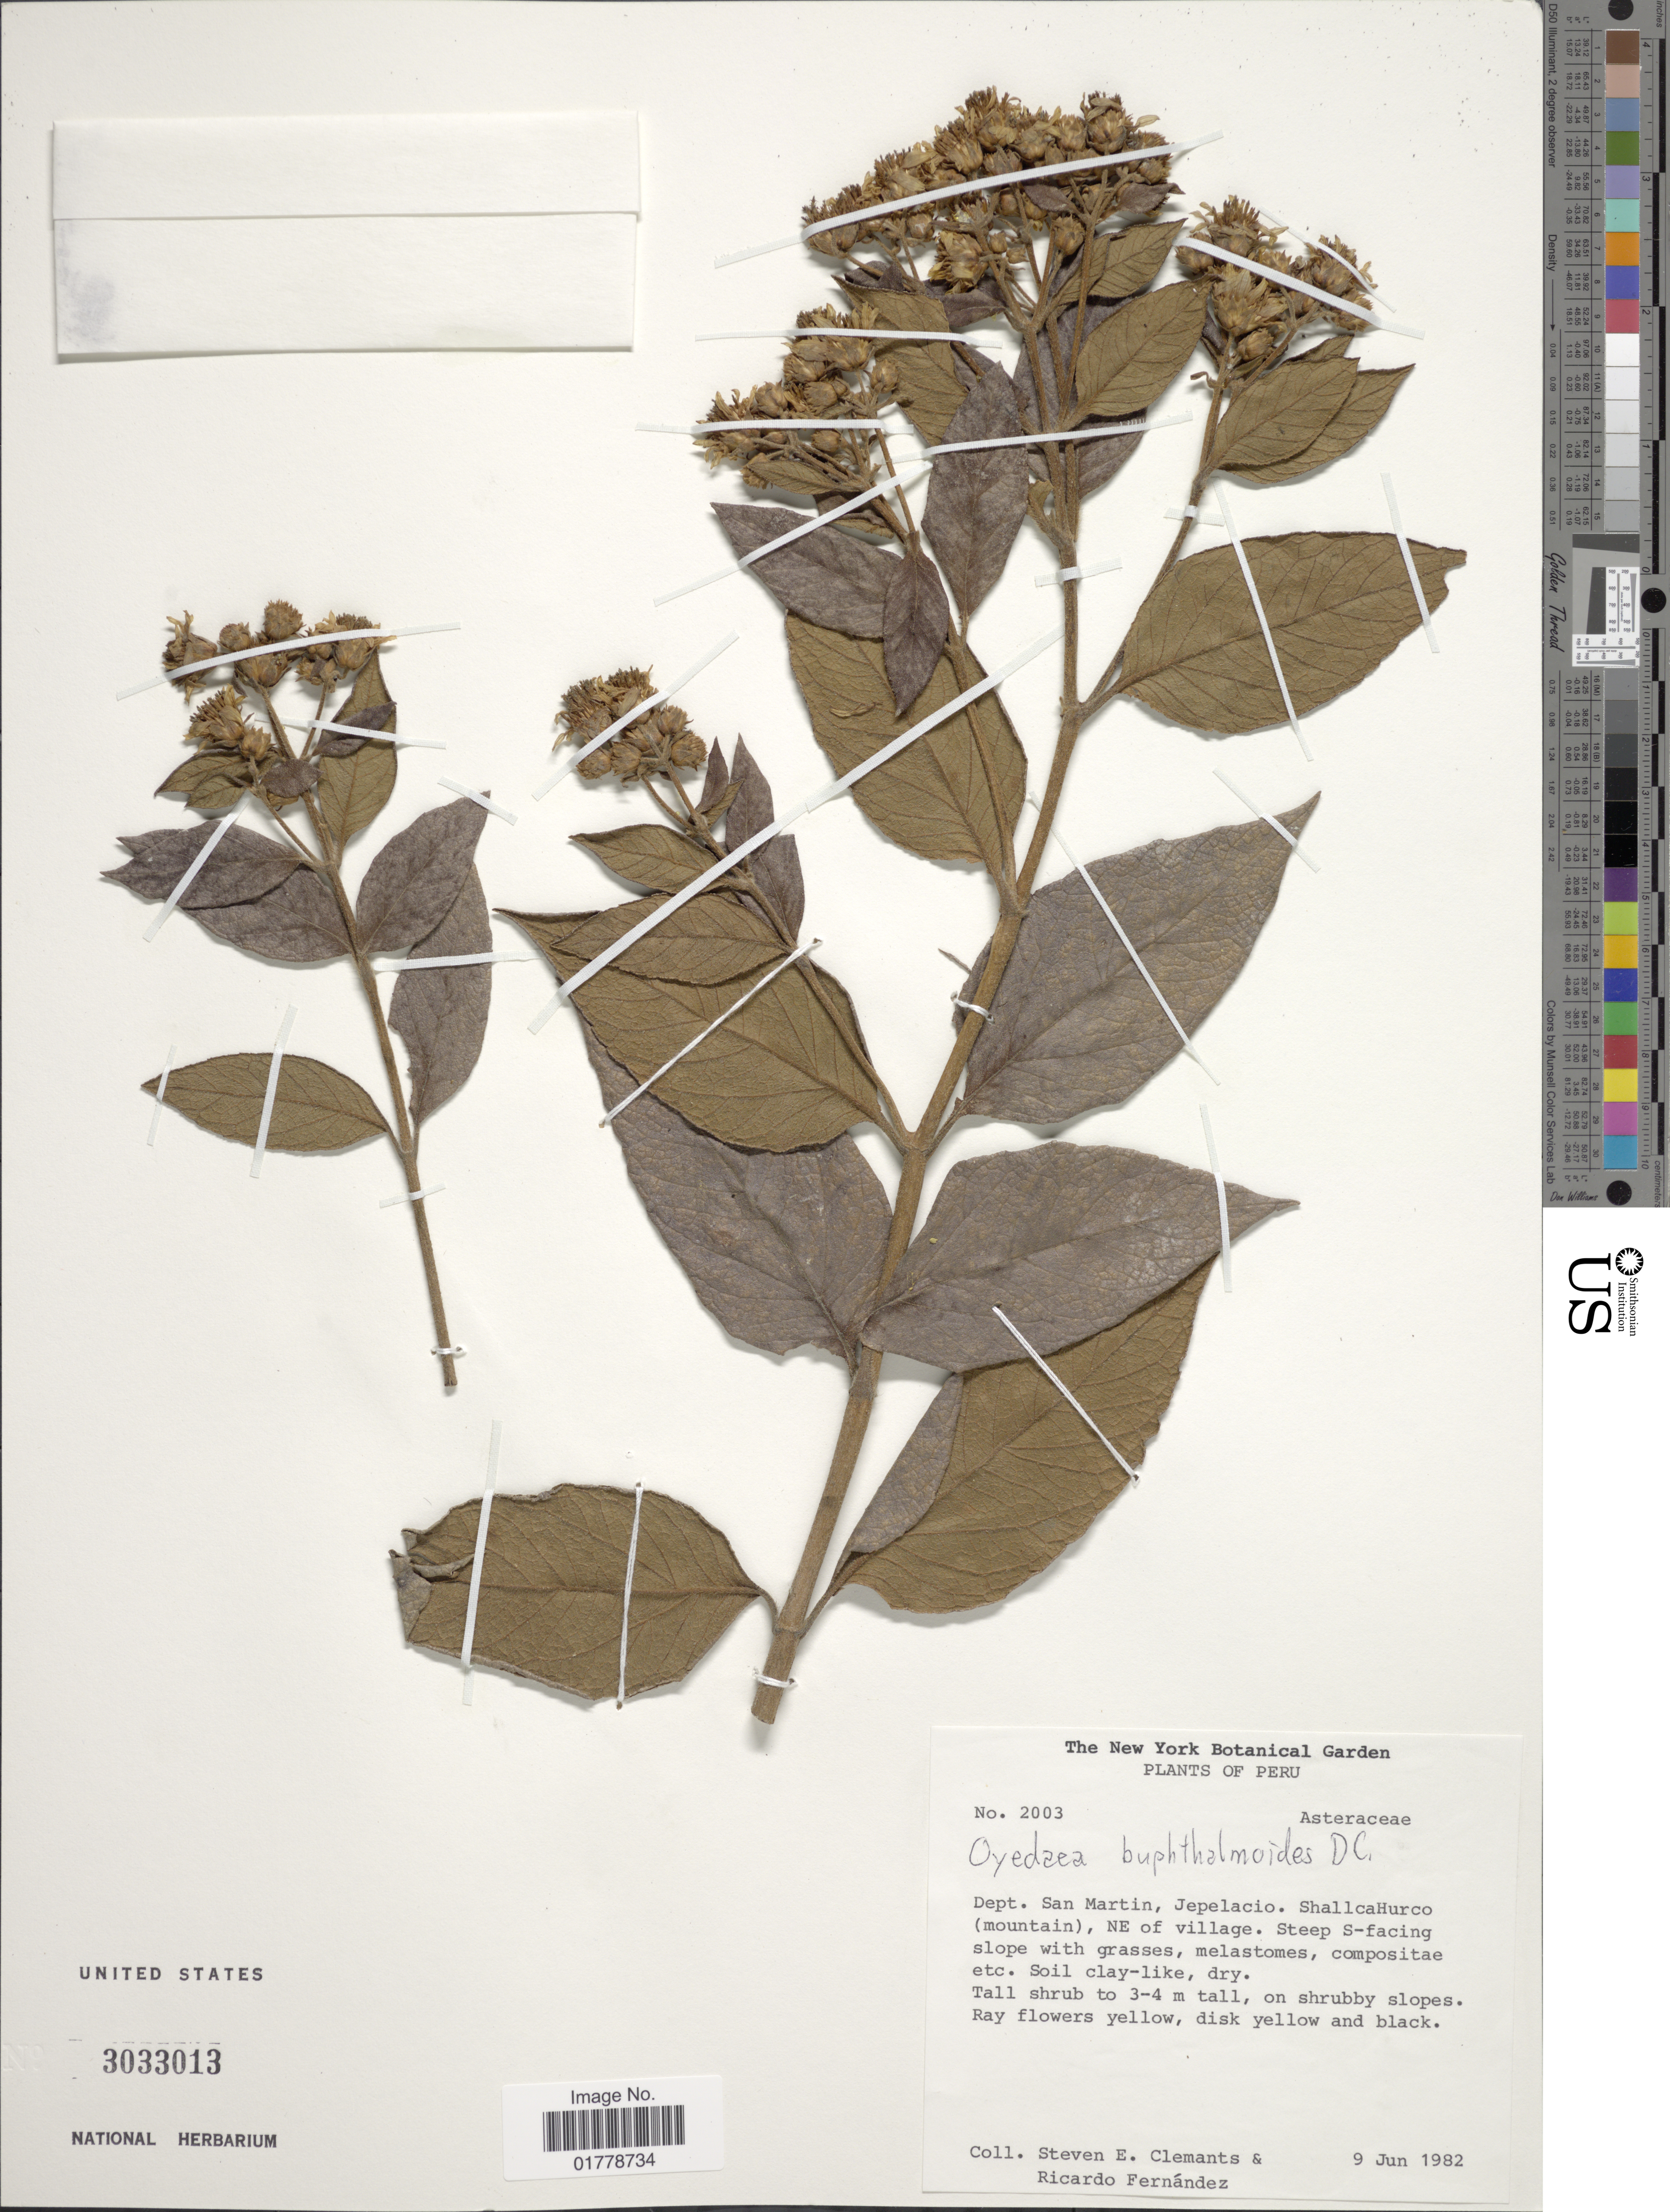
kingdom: Plantae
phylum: Tracheophyta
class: Magnoliopsida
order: Asterales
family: Asteraceae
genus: Oyedaea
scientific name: Oyedaea buphthalmoides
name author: DC.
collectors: S. Clemants & R. Fernandez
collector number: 2003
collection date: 1982-06-09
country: Peru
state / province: San Martín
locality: Dept. San Martin, Jepelacio. Shallca Hurco (mountain), NE of village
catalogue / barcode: US 3033013